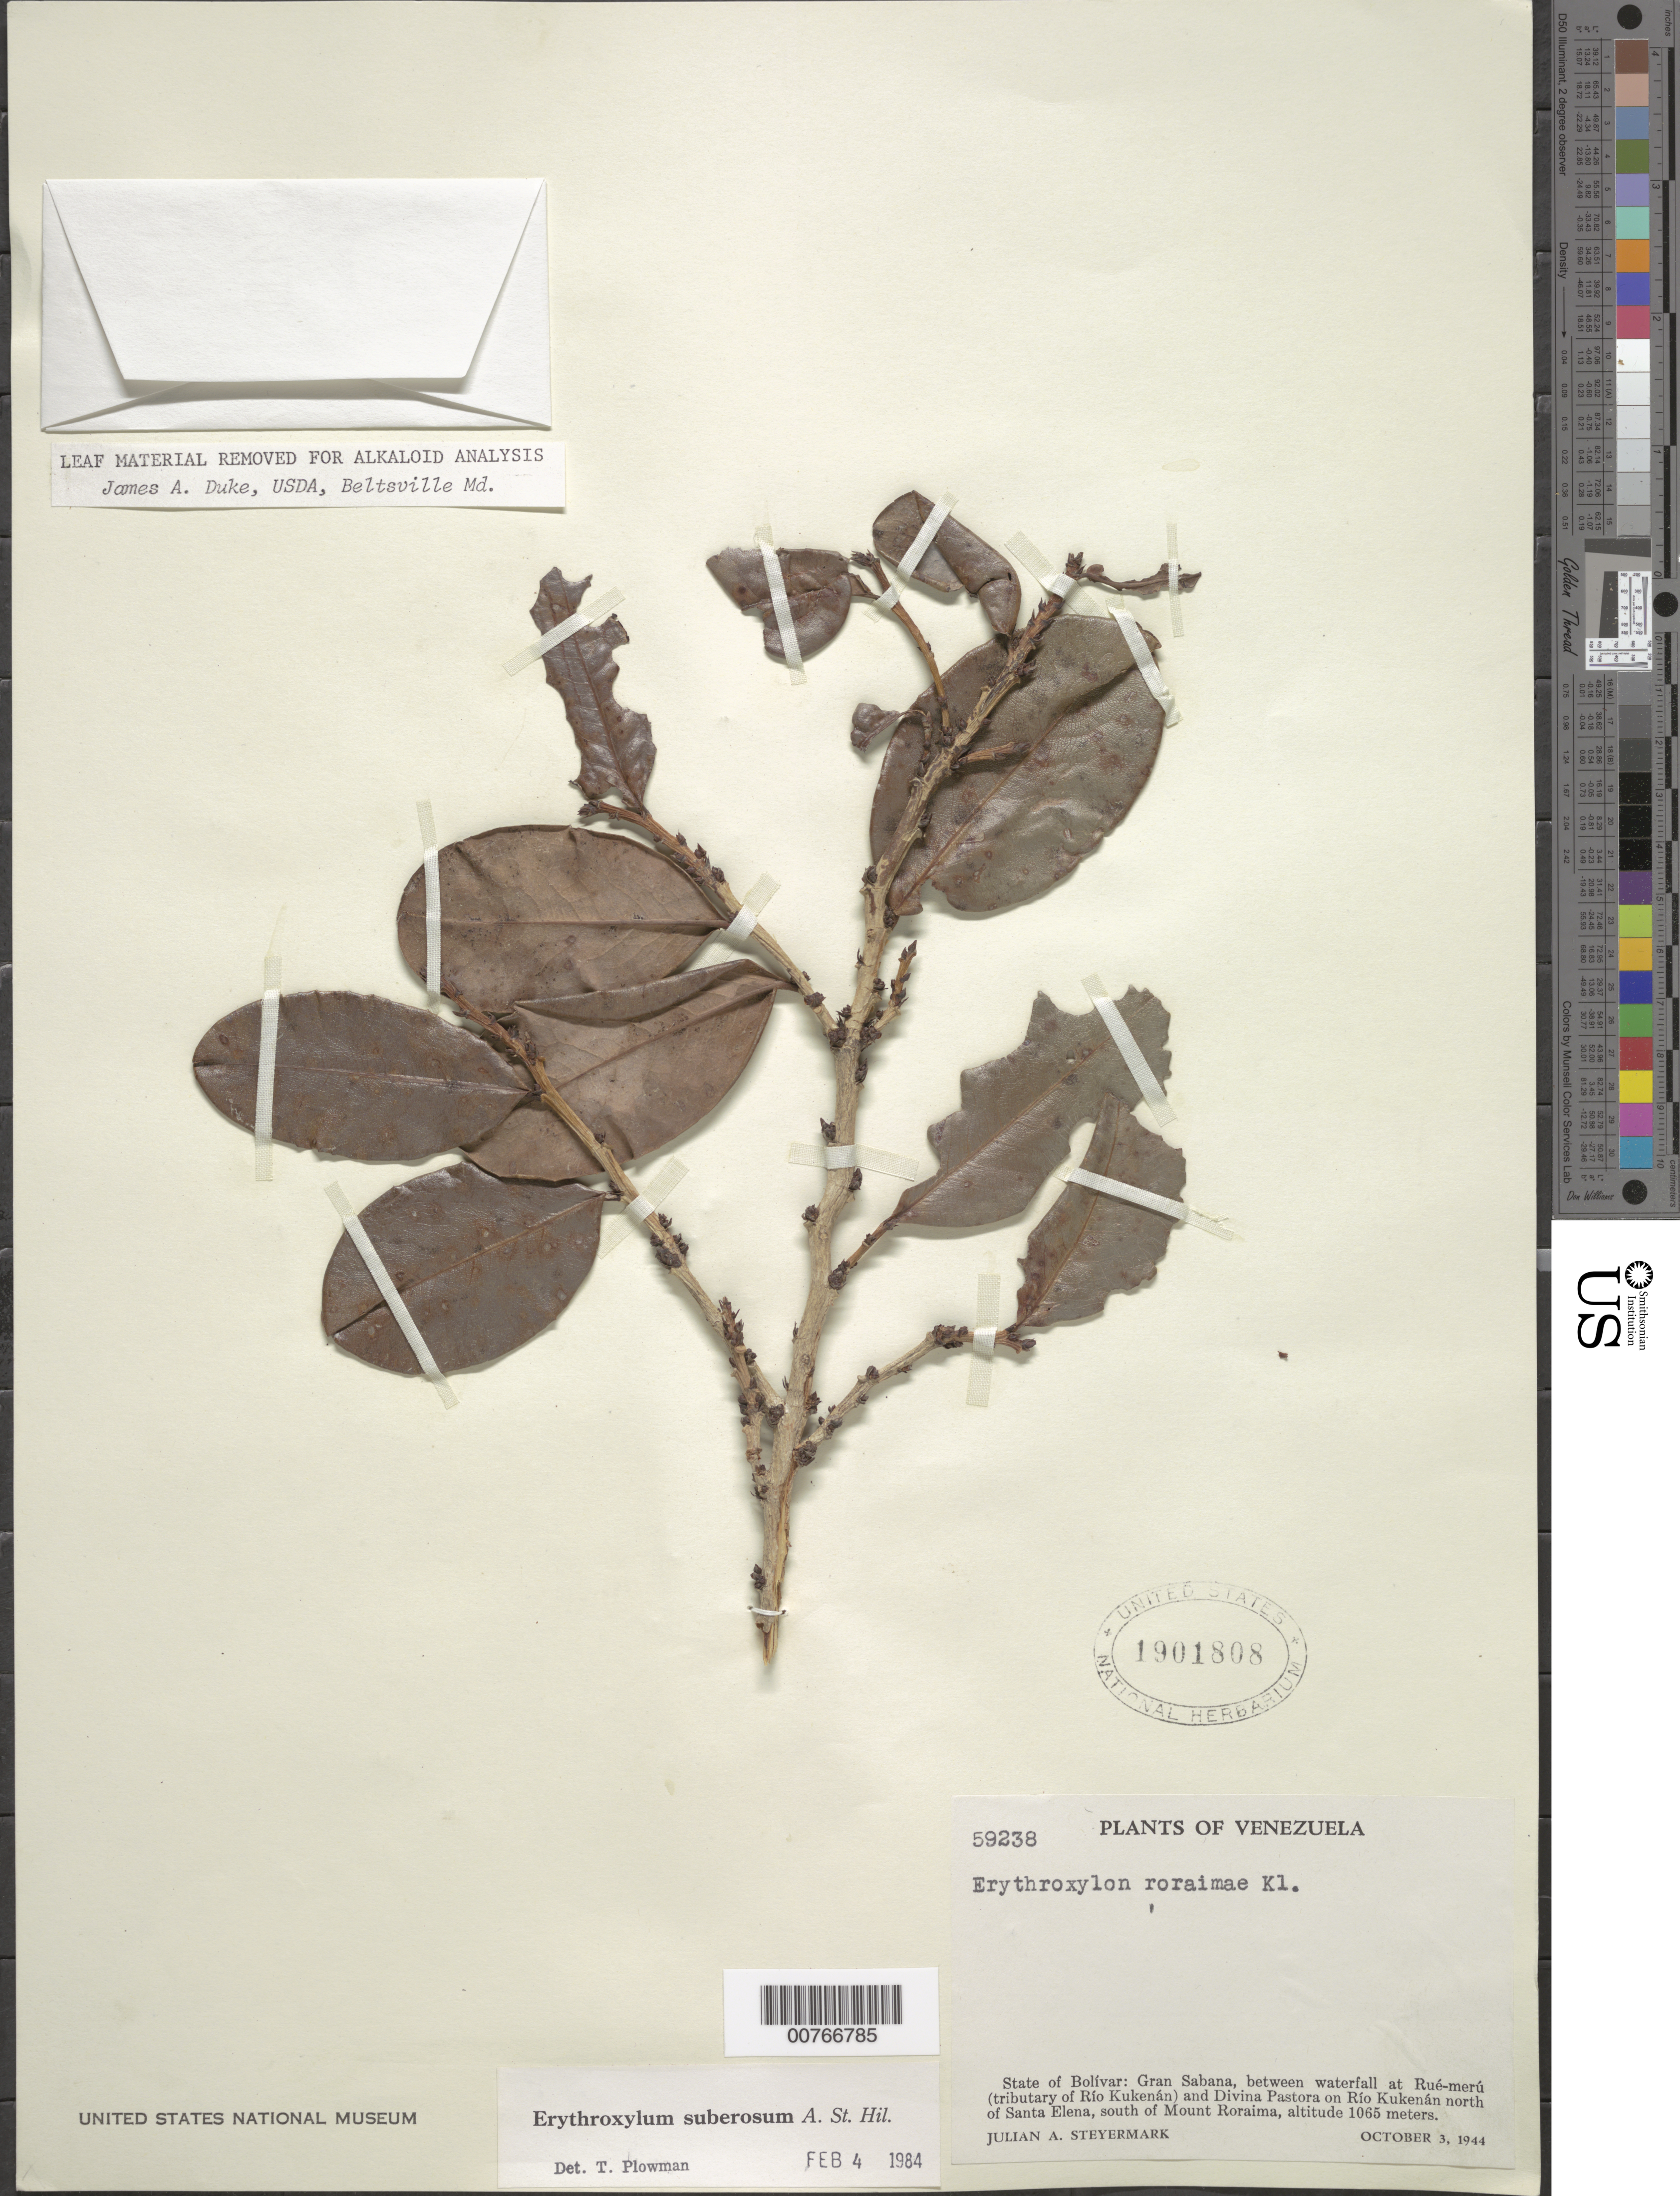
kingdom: Plantae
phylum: Tracheophyta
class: Magnoliopsida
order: Malpighiales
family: Erythroxylaceae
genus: Erythroxylum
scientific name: Erythroxylum suberosum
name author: A. St.-Hil.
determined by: Plowman, Timothy C.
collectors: J. Steyermark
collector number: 59238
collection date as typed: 3-Oct-44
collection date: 1944-10-03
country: Venezuela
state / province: Bolívar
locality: Gran Sabana, between waterfall at Rué-merú (trib of Río Kukenán) and Divina Pastora on Río Kukenán, north of Santa Elena, south of Mount Roraima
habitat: Sabana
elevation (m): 1065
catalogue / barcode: US 1901808